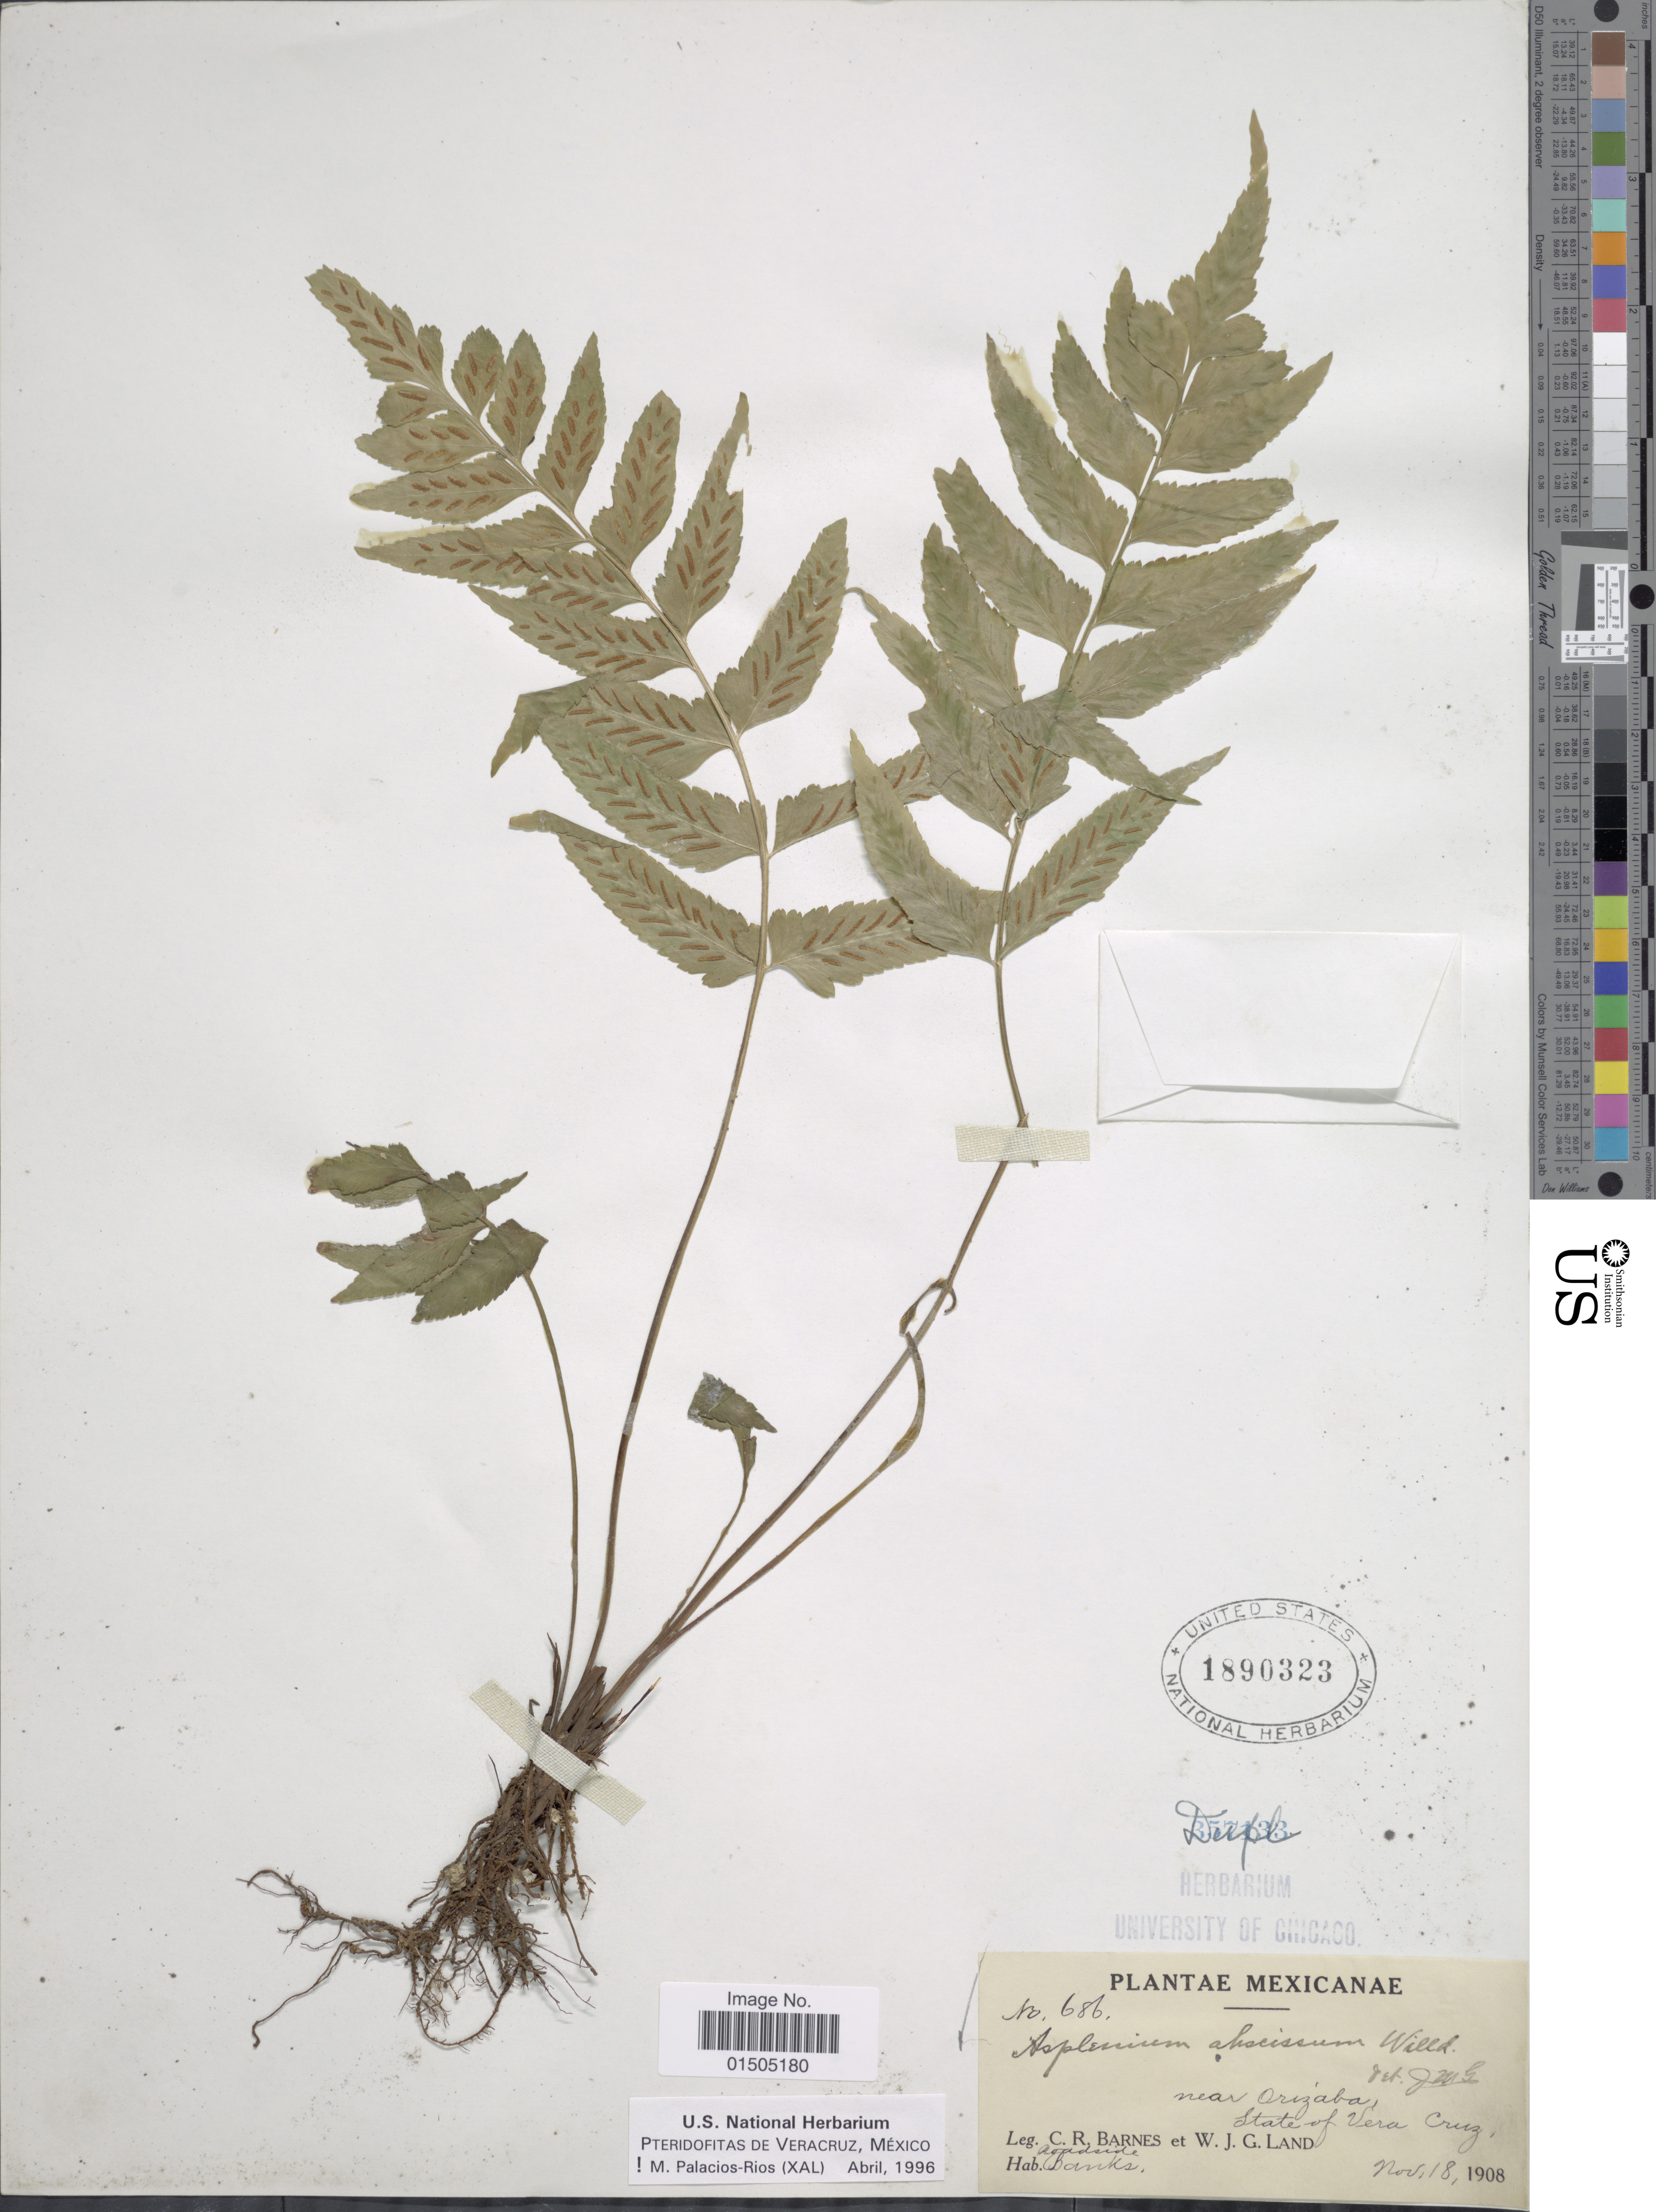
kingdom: Plantae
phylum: Tracheophyta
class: Polypodiopsida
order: Polypodiales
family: Aspleniaceae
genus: Asplenium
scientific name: Asplenium abscissum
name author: Willd.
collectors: C. R. Barnes & W. J. G. Land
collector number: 686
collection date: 1908-11-18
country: Mexico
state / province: Veracruz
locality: Near Orizaba.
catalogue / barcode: US 1890323